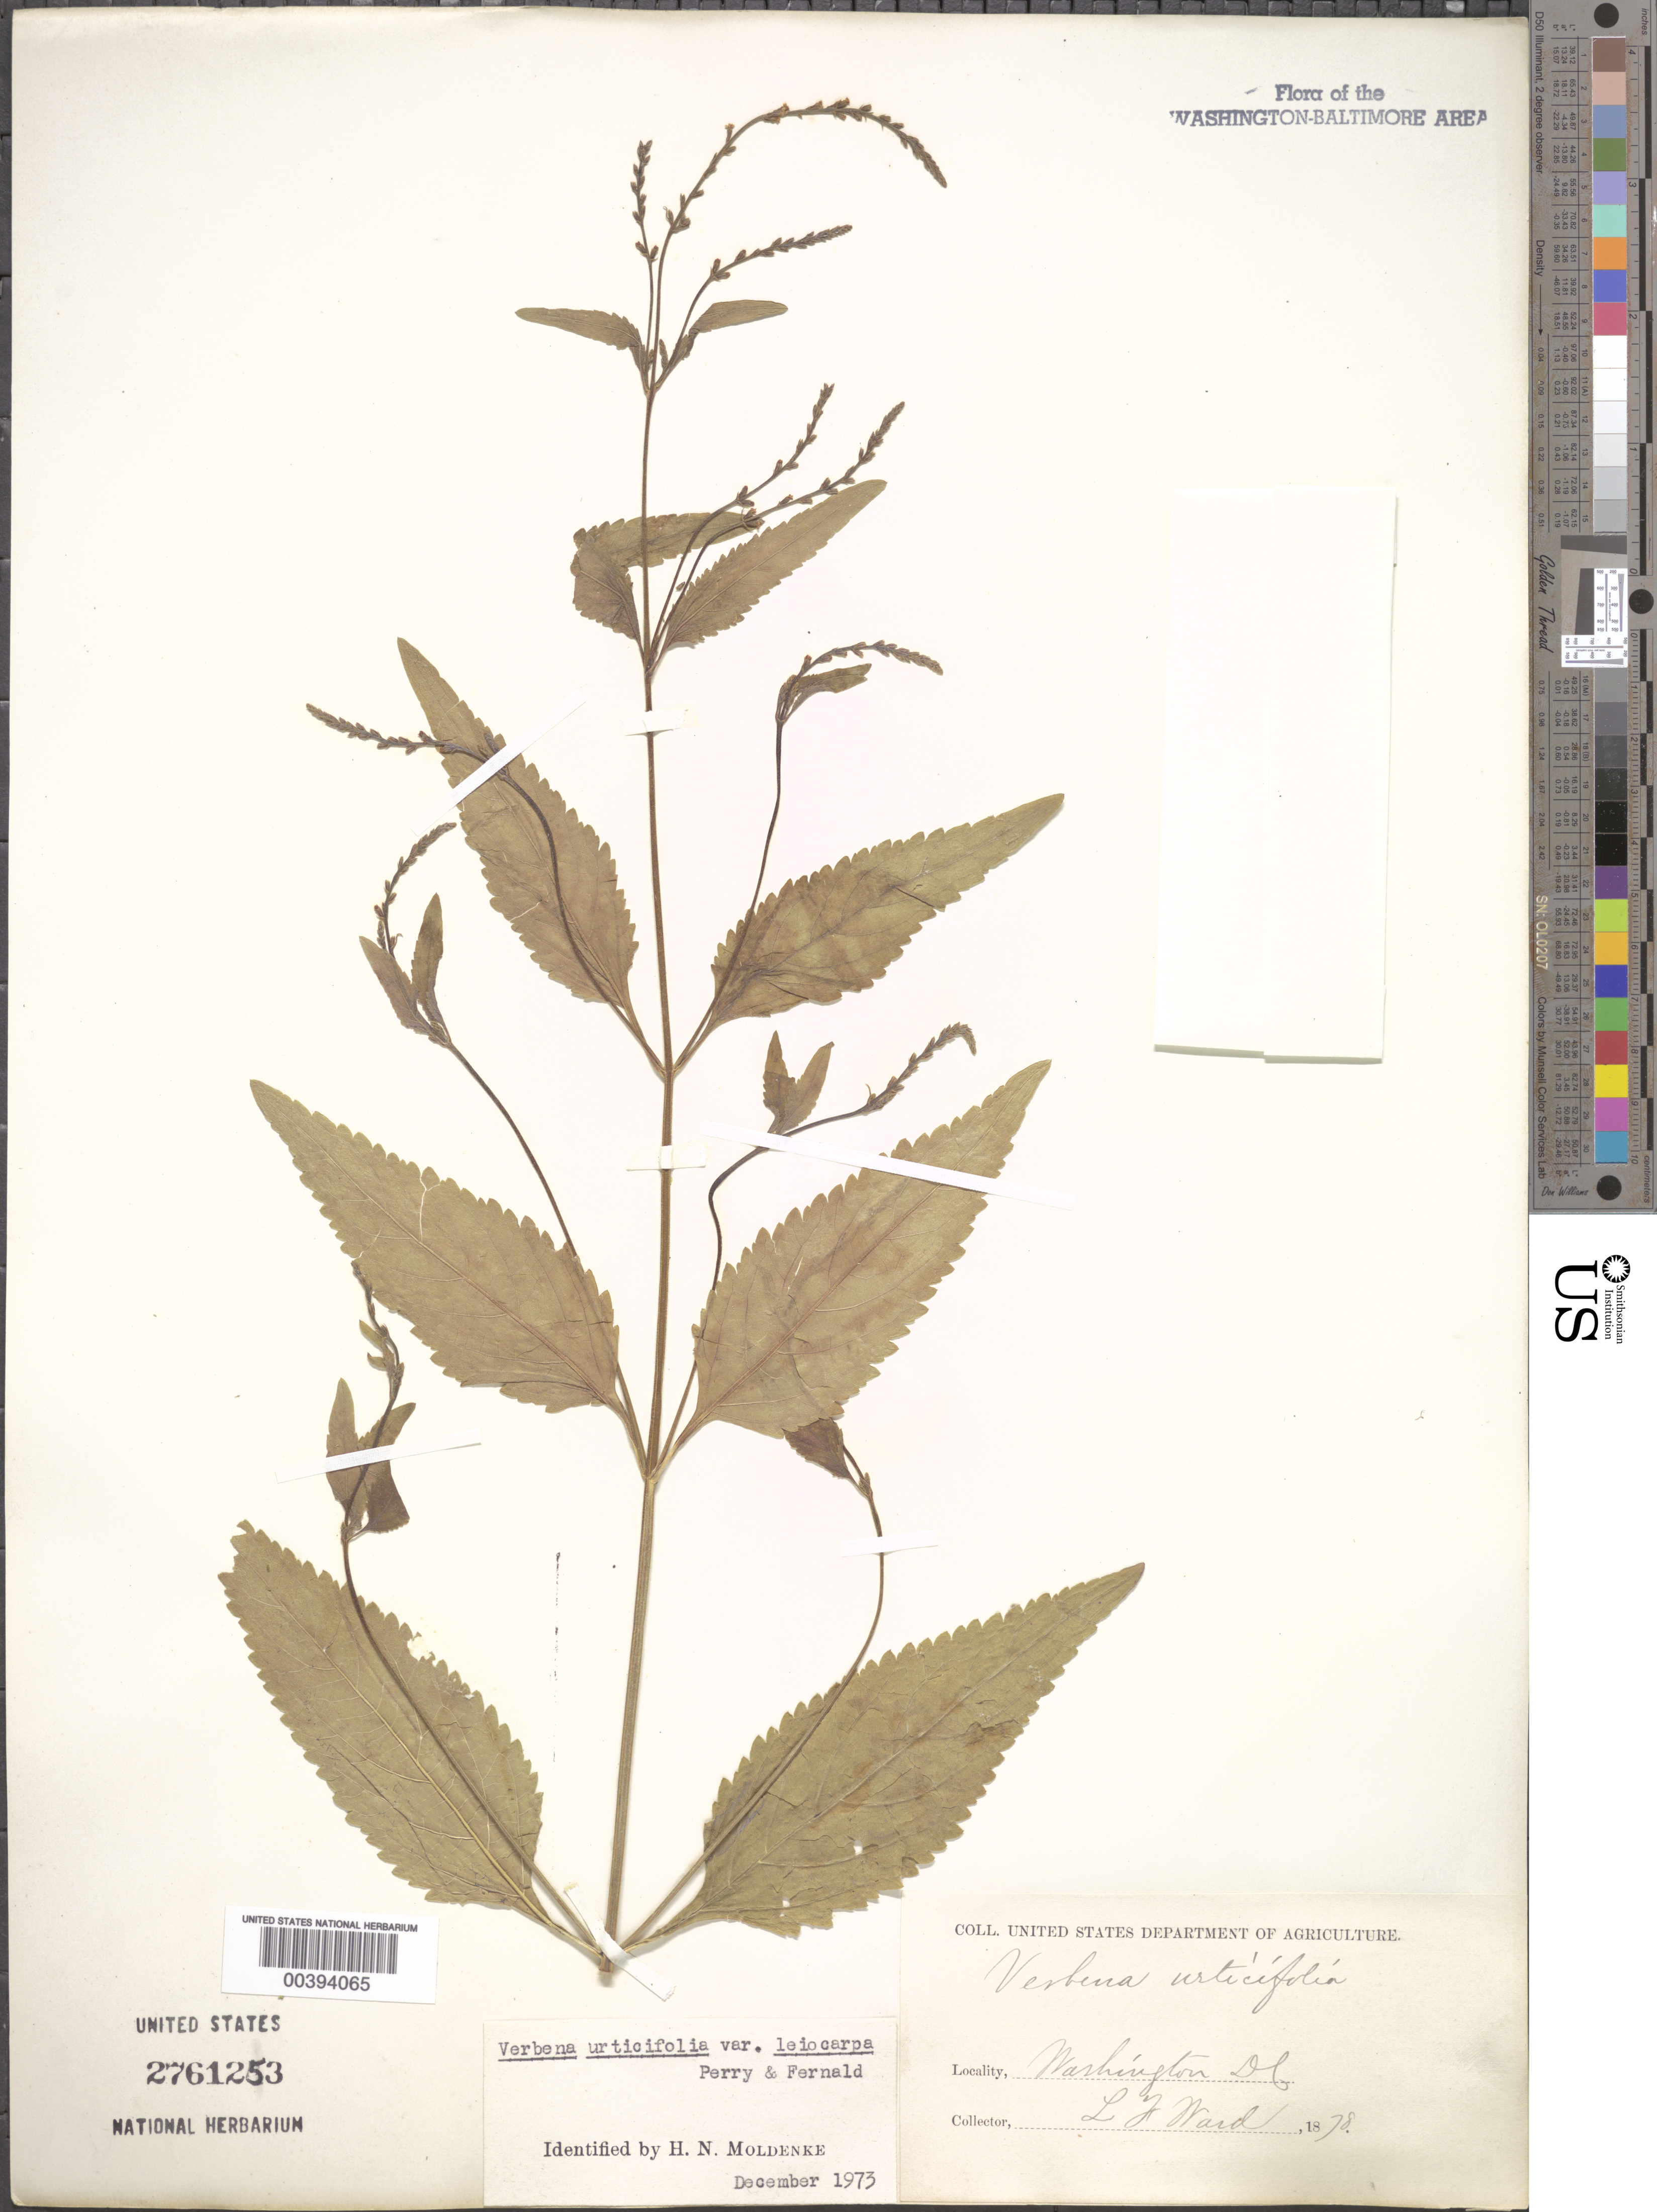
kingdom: Plantae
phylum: Tracheophyta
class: Magnoliopsida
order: Lamiales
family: Verbenaceae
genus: Verbena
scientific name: Verbena urticifolia var. leiocarpa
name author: L.M. Perry & Fernald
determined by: Moldenke, H. N.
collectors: L. F. Ward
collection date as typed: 1878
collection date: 1878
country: United States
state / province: District of Columbia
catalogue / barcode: US 2761253